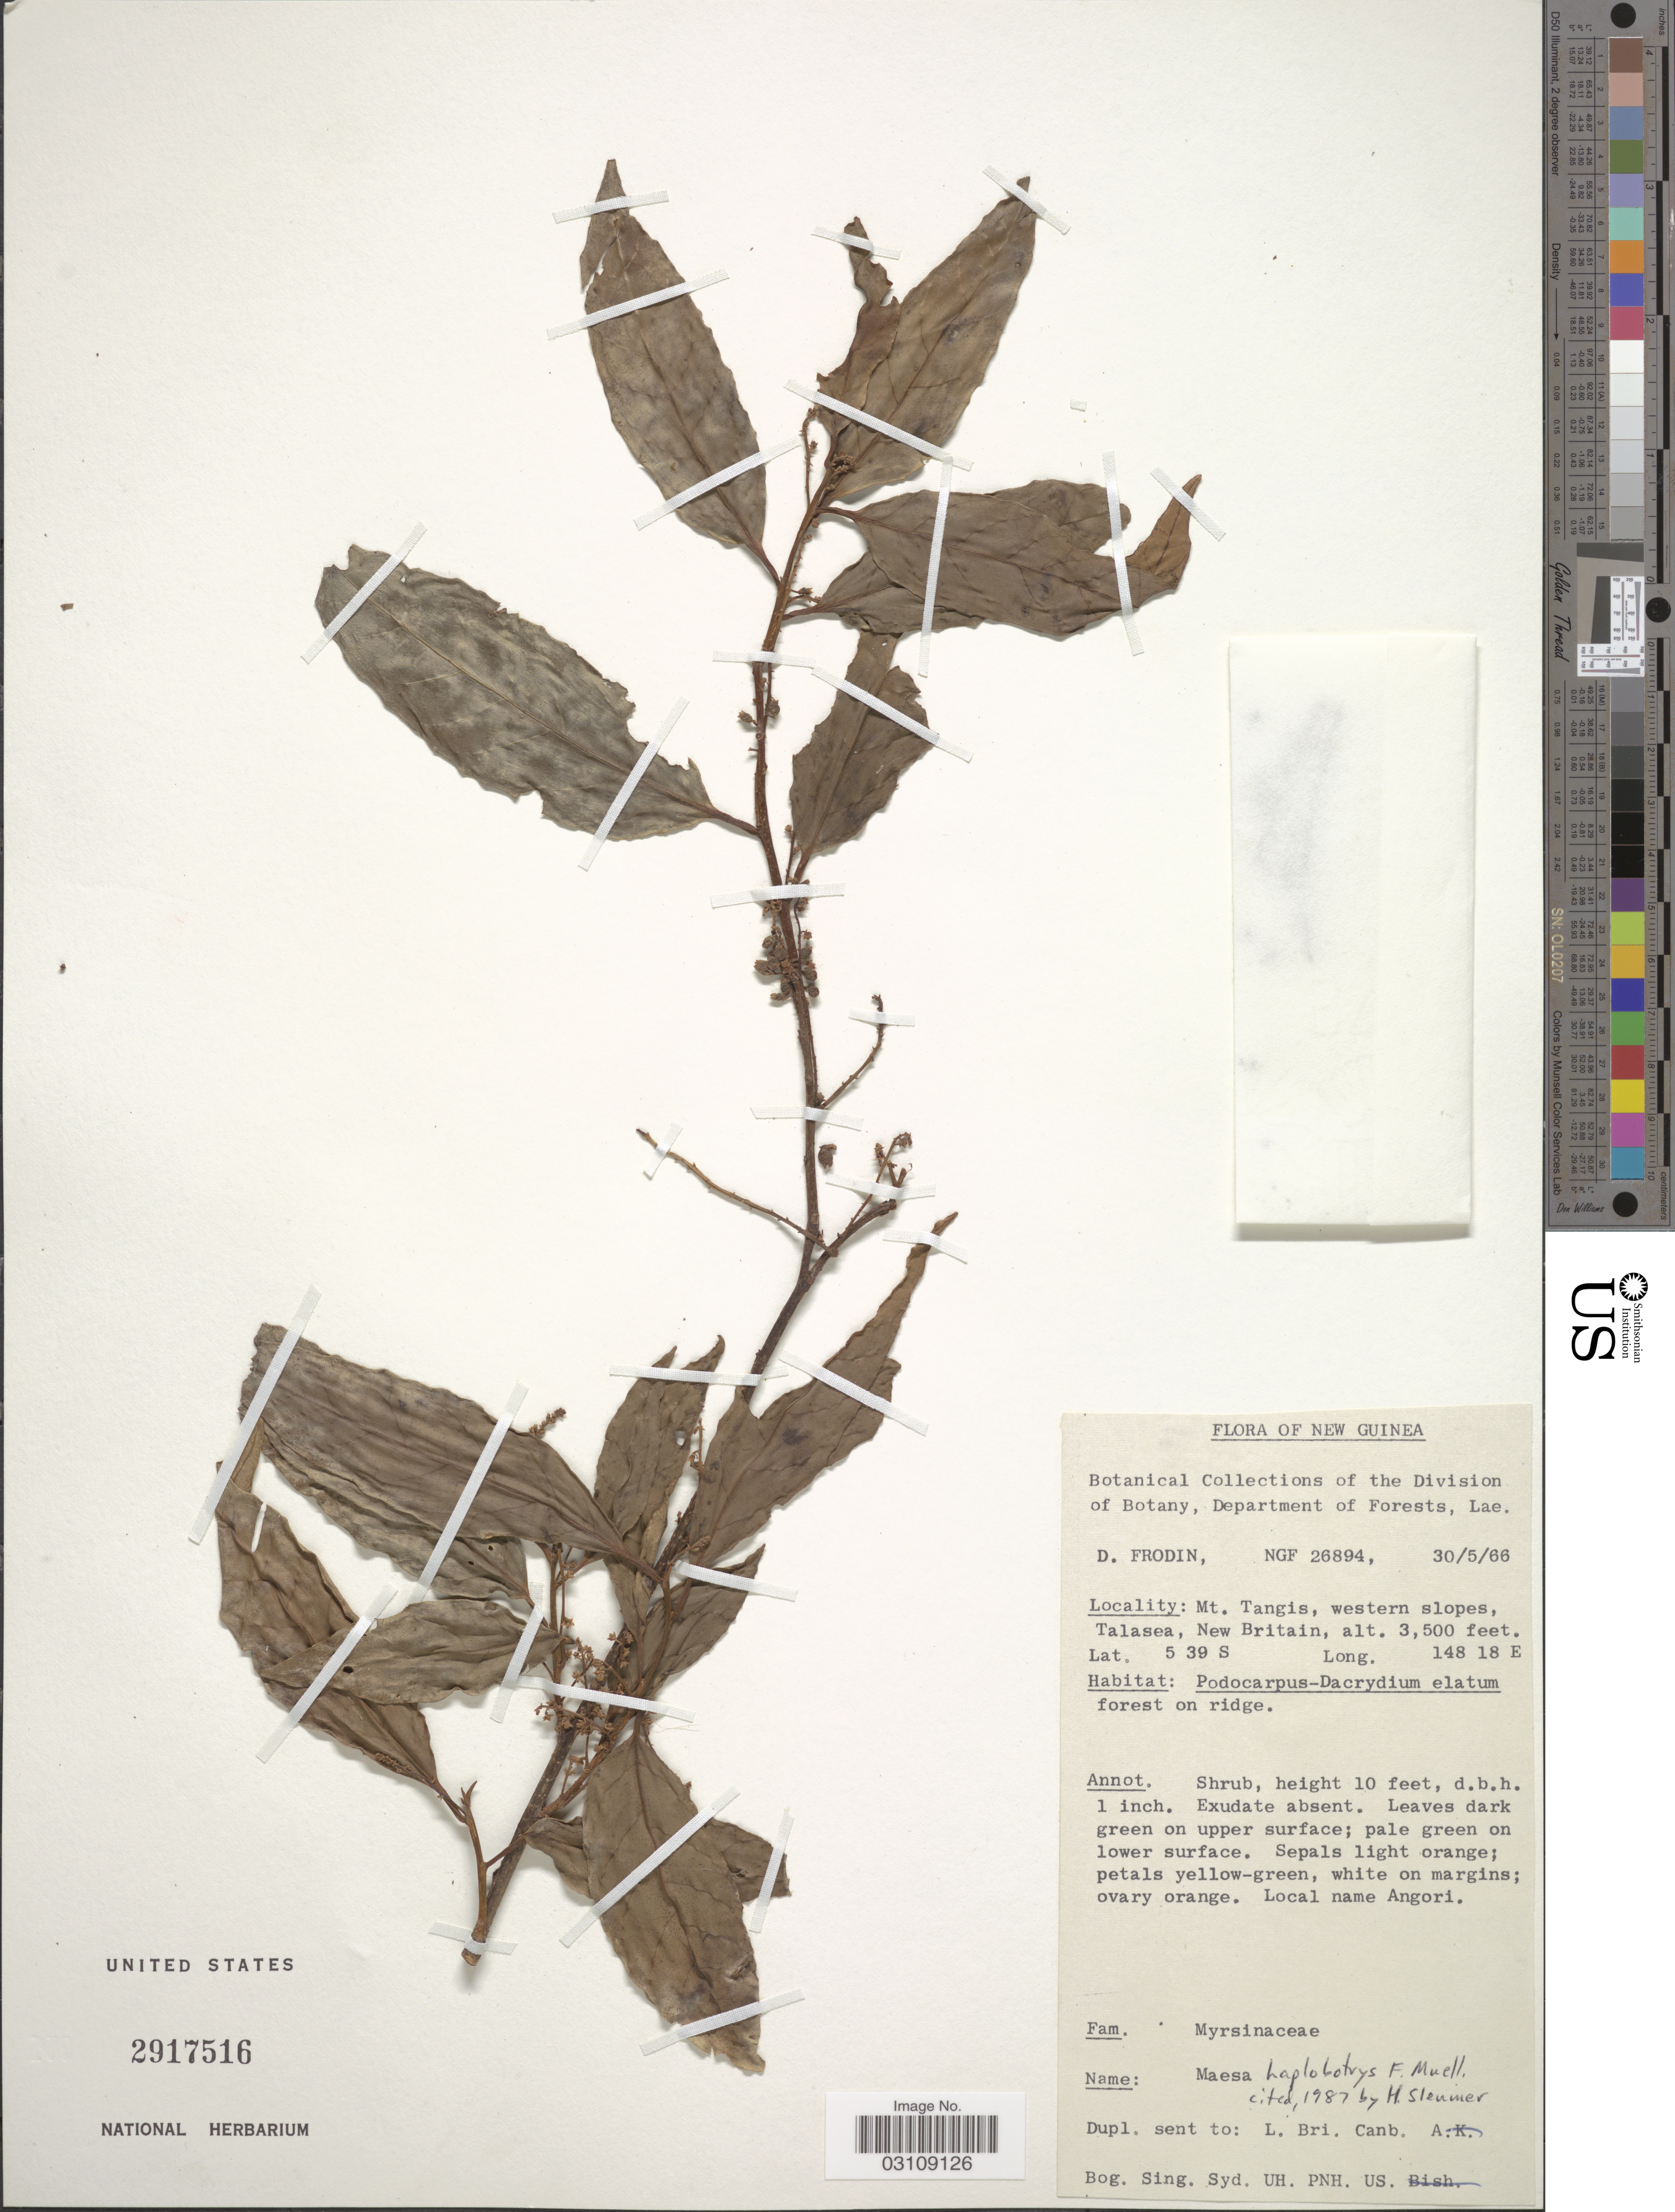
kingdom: Plantae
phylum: Tracheophyta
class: Magnoliopsida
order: Ericales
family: Primulaceae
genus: Maesa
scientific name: Maesa haplobotrys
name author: F. Muell.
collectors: D. G. Frodin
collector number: NGF26894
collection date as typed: Transcribed d/m/y: 30/5/66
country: Papua New Guinea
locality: New Guinea, Mt. Tangis, western slopes, Talasea, New Britain.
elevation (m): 1067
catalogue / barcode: US 2917516